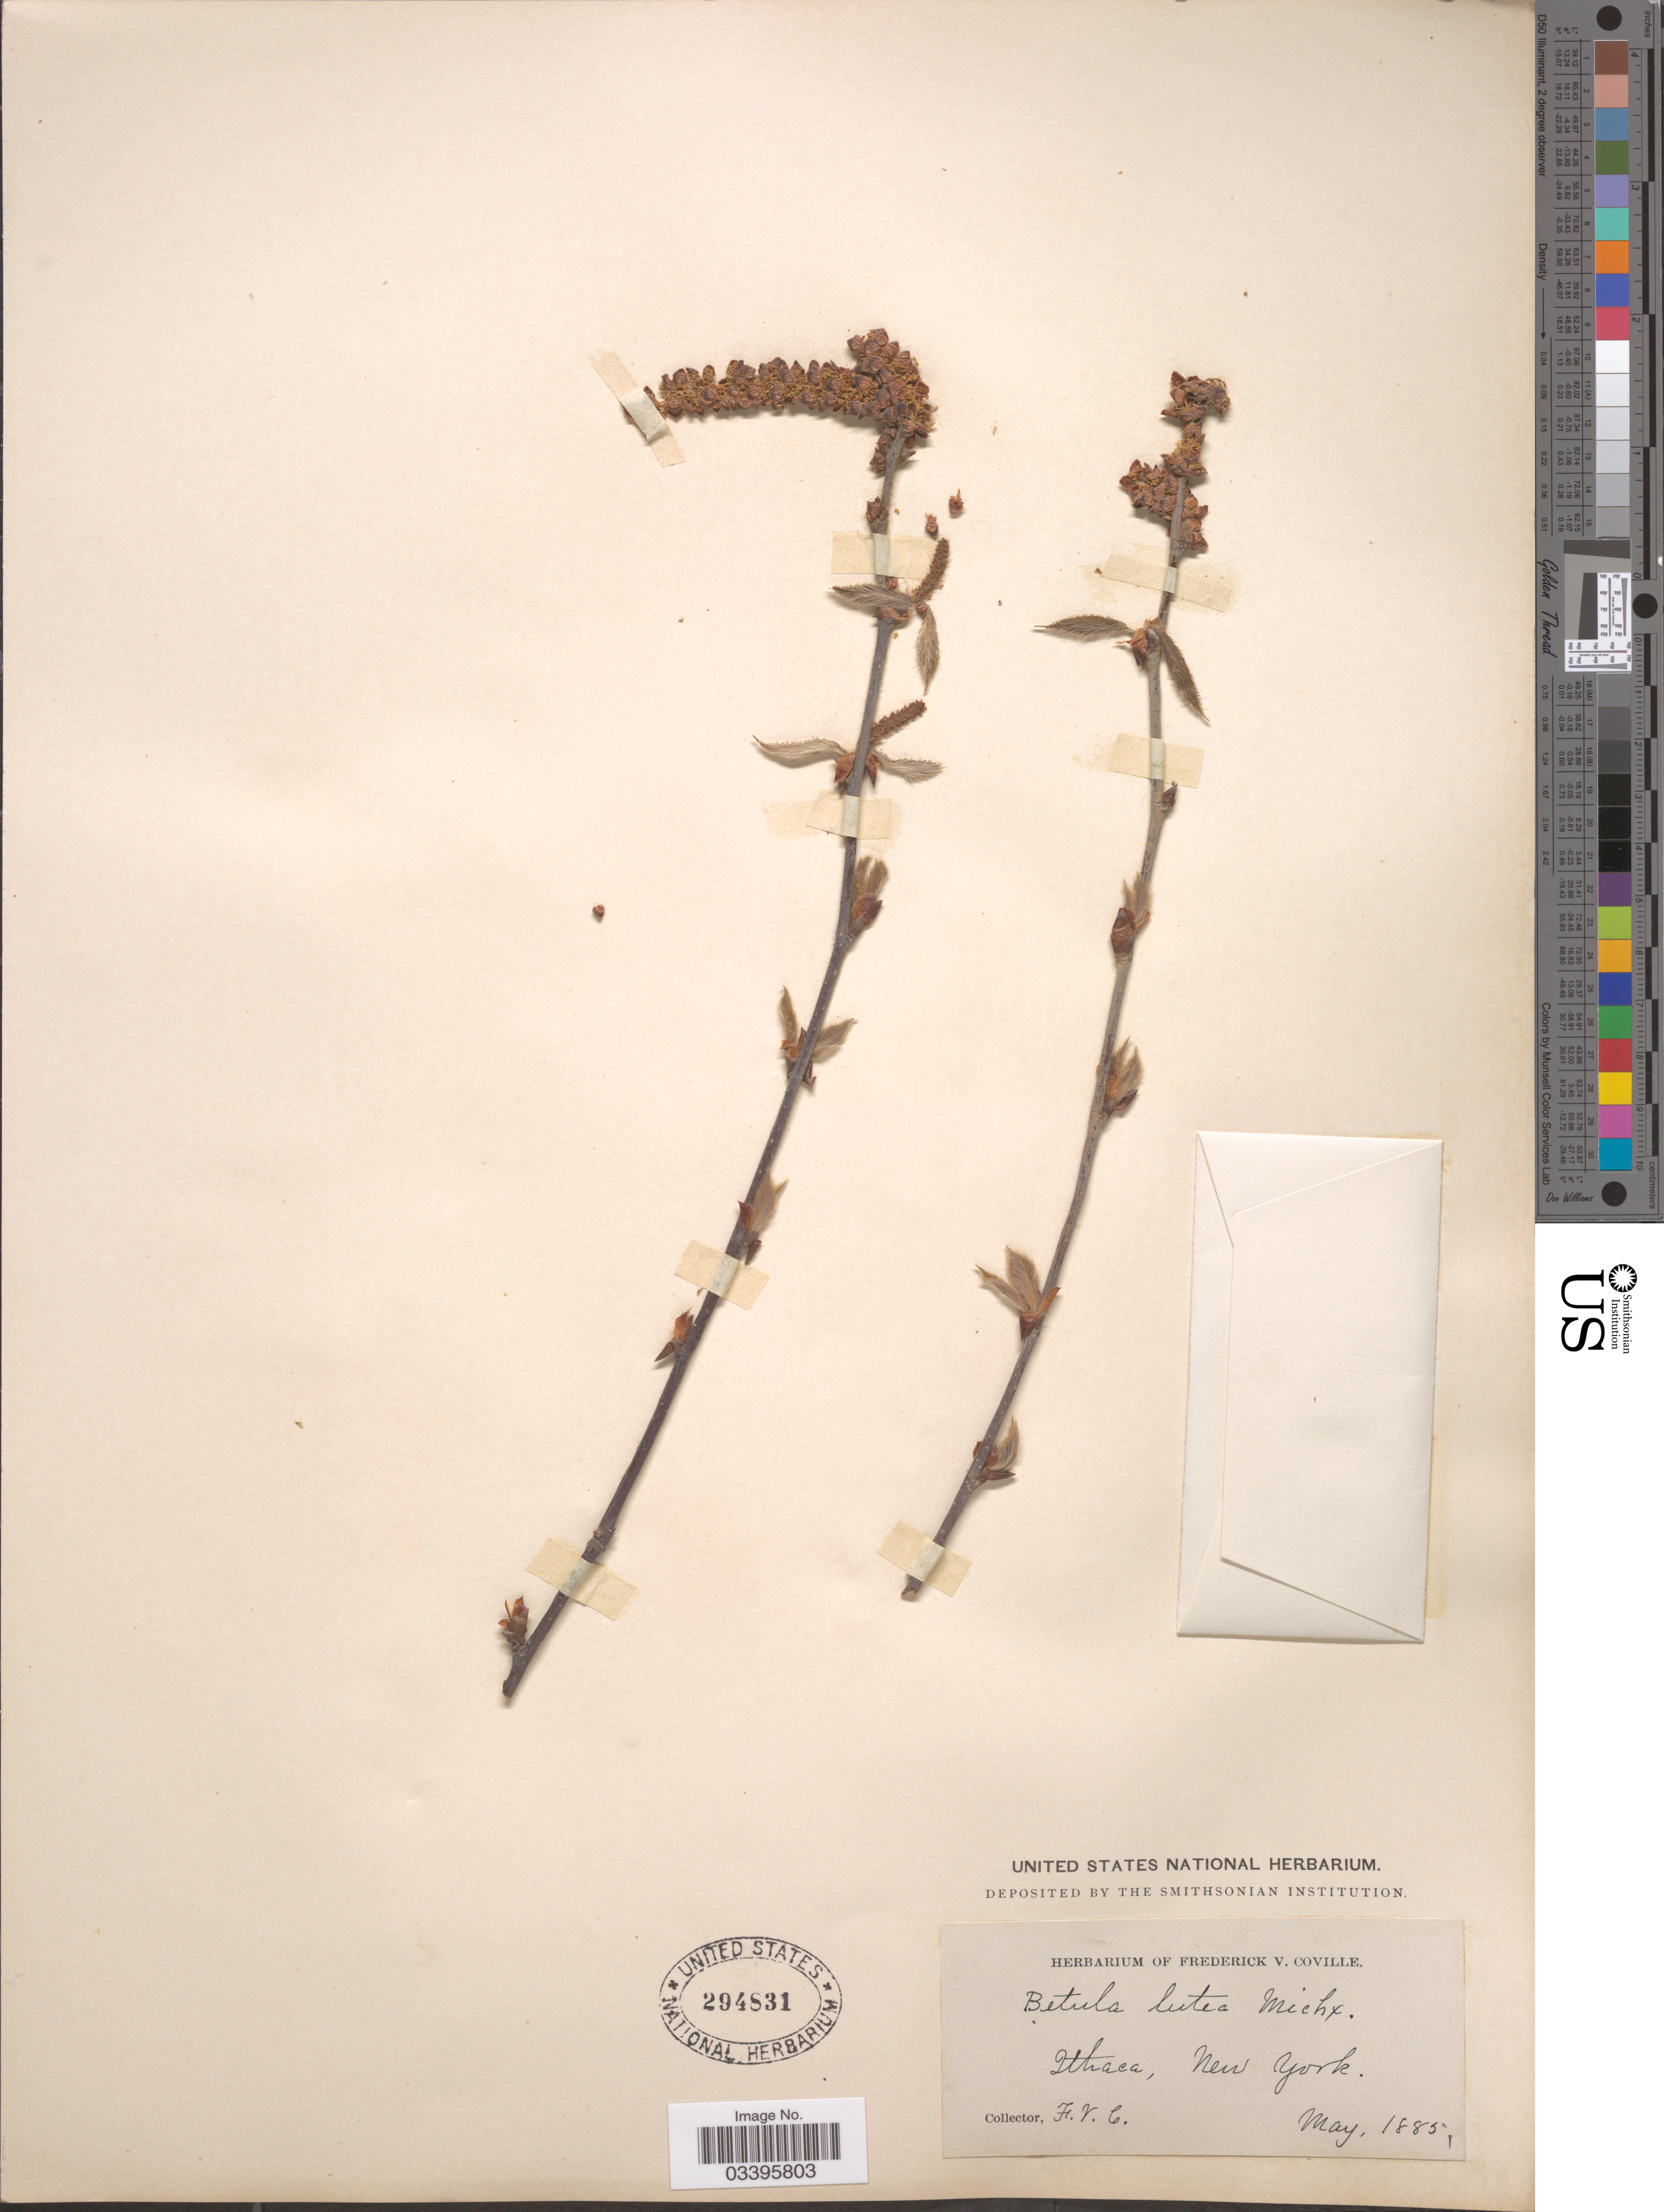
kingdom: Plantae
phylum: Tracheophyta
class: Magnoliopsida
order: Fagales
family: Betulaceae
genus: Betula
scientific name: Betula lutea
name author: F. Michx.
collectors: F. V. Coville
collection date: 1885-05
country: United States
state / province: New York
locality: Ithaca.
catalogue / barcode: US 294831